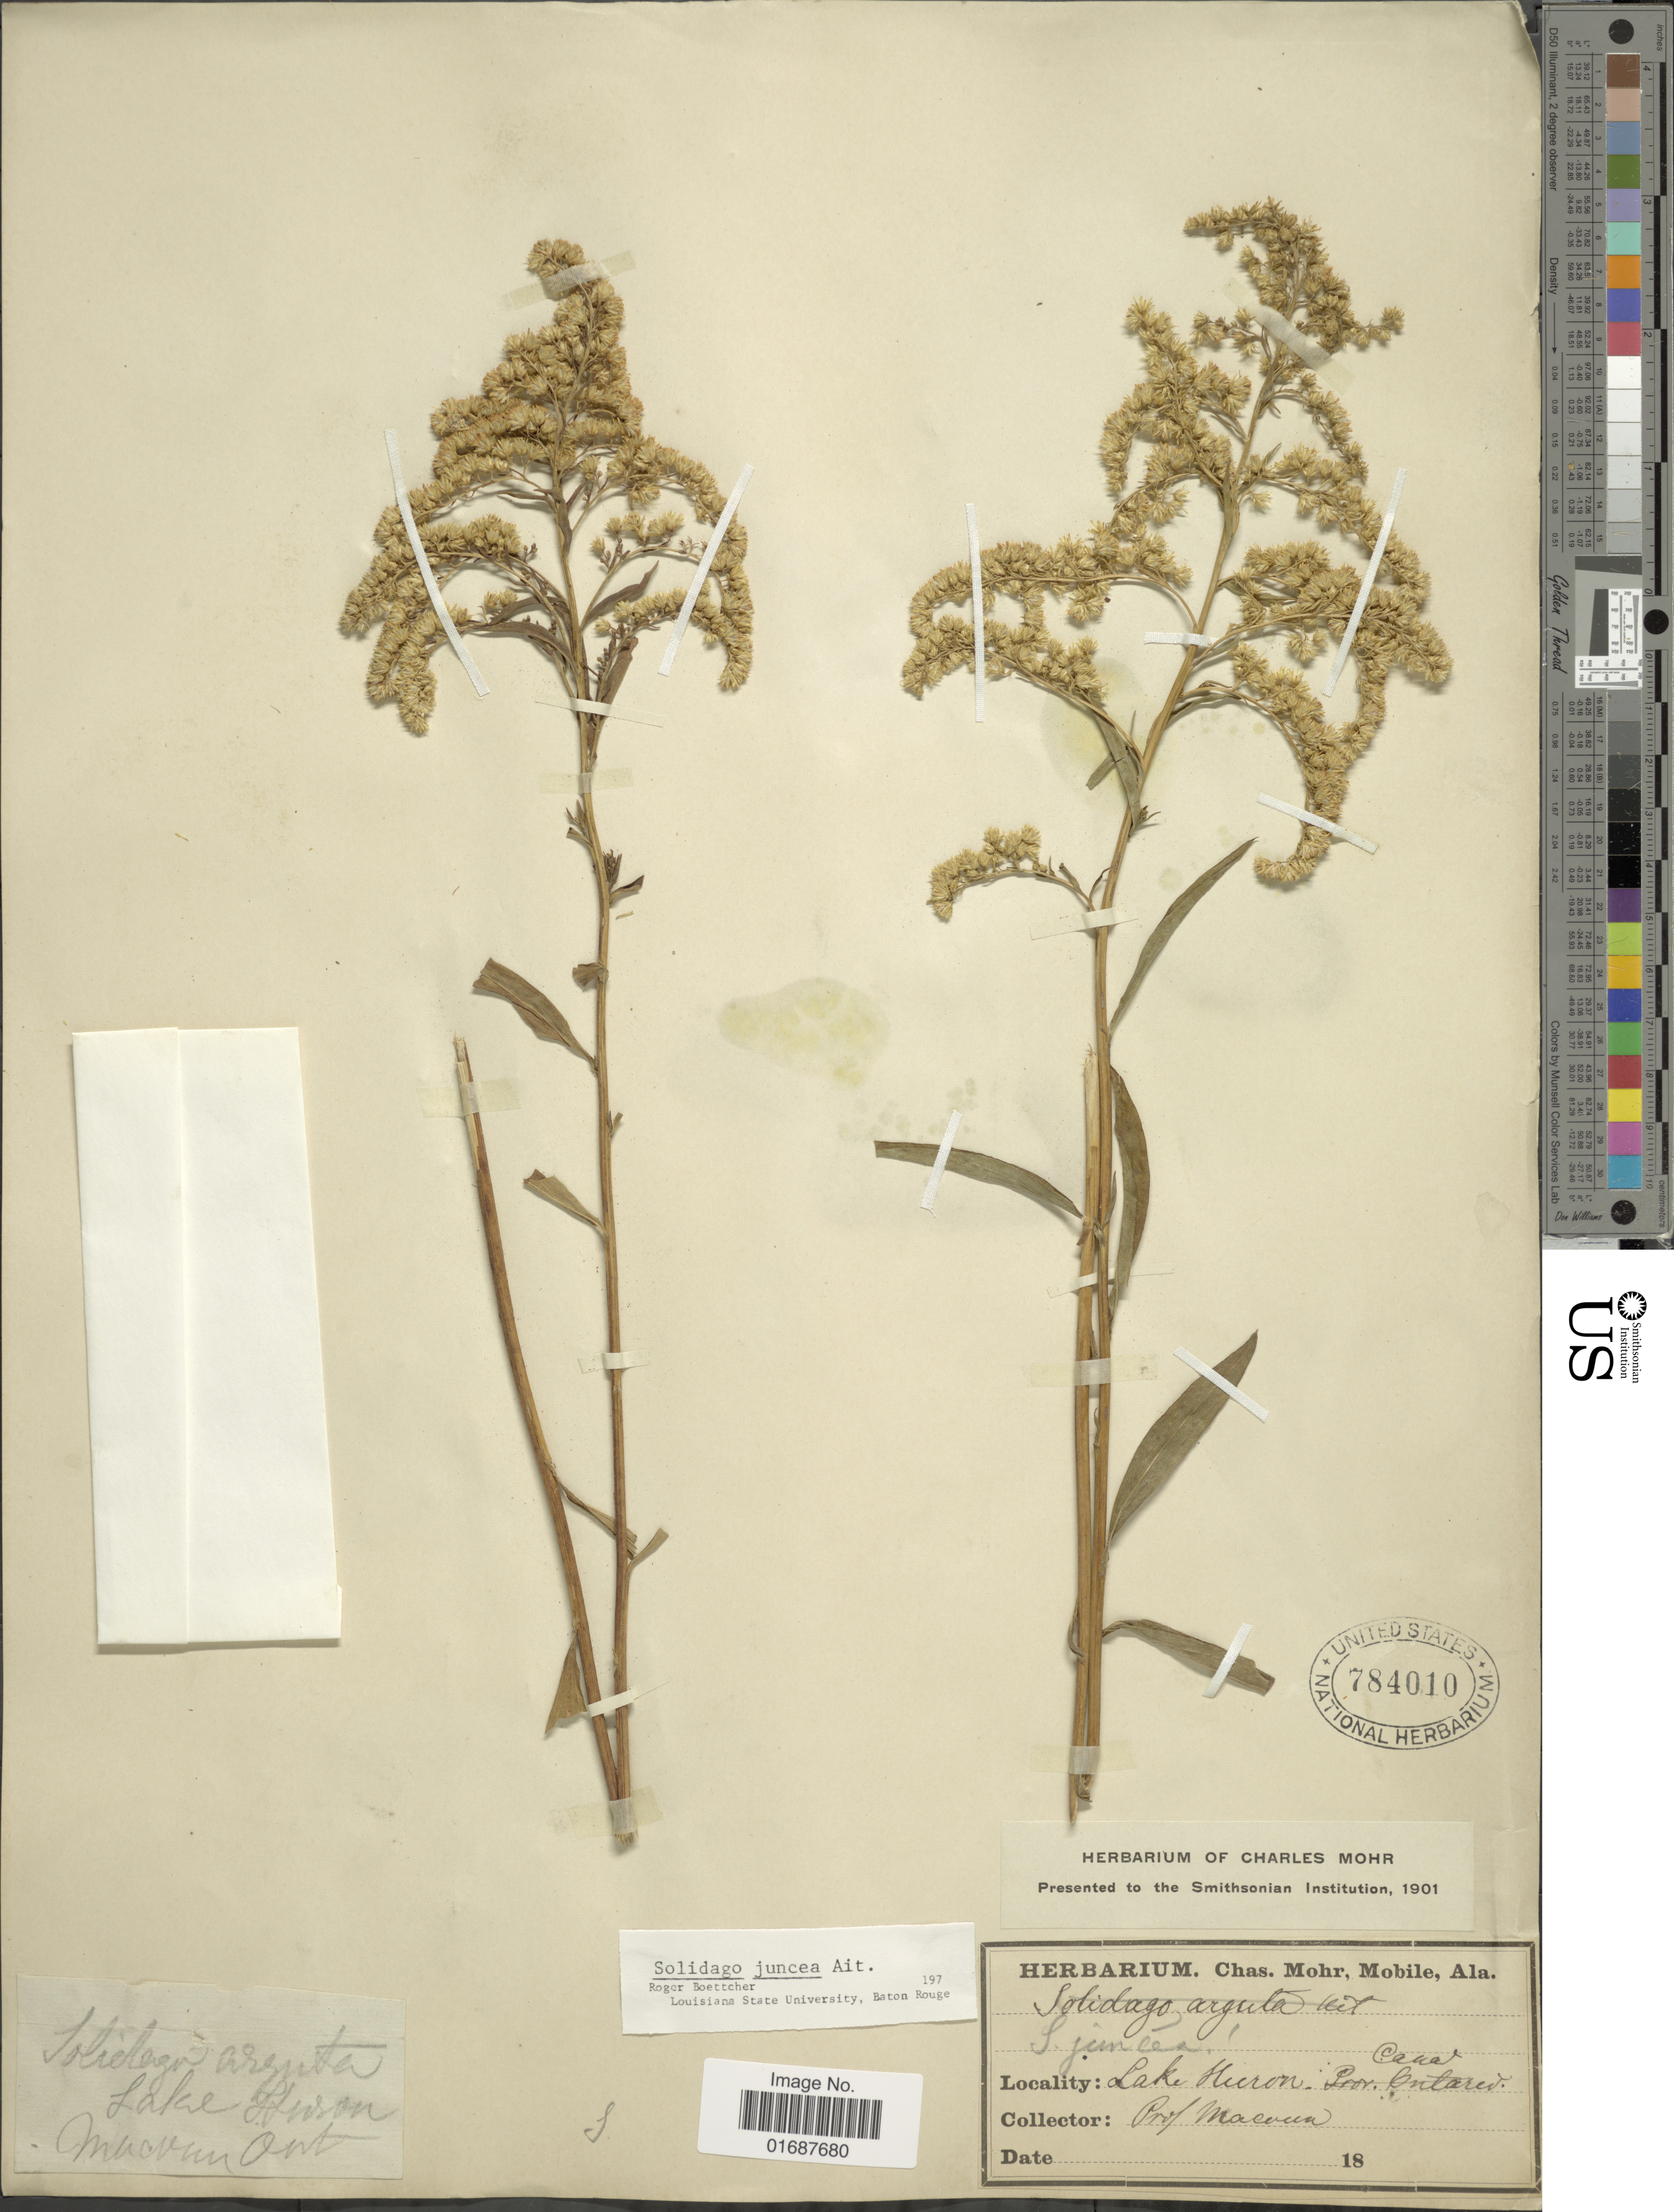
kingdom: Plantae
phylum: Tracheophyta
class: Magnoliopsida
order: Asterales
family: Asteraceae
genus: Solidago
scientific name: Solidago juncea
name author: Aiton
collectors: -- Macoun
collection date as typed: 18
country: Canada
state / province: Ontario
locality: Lake Huron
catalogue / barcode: US 784010